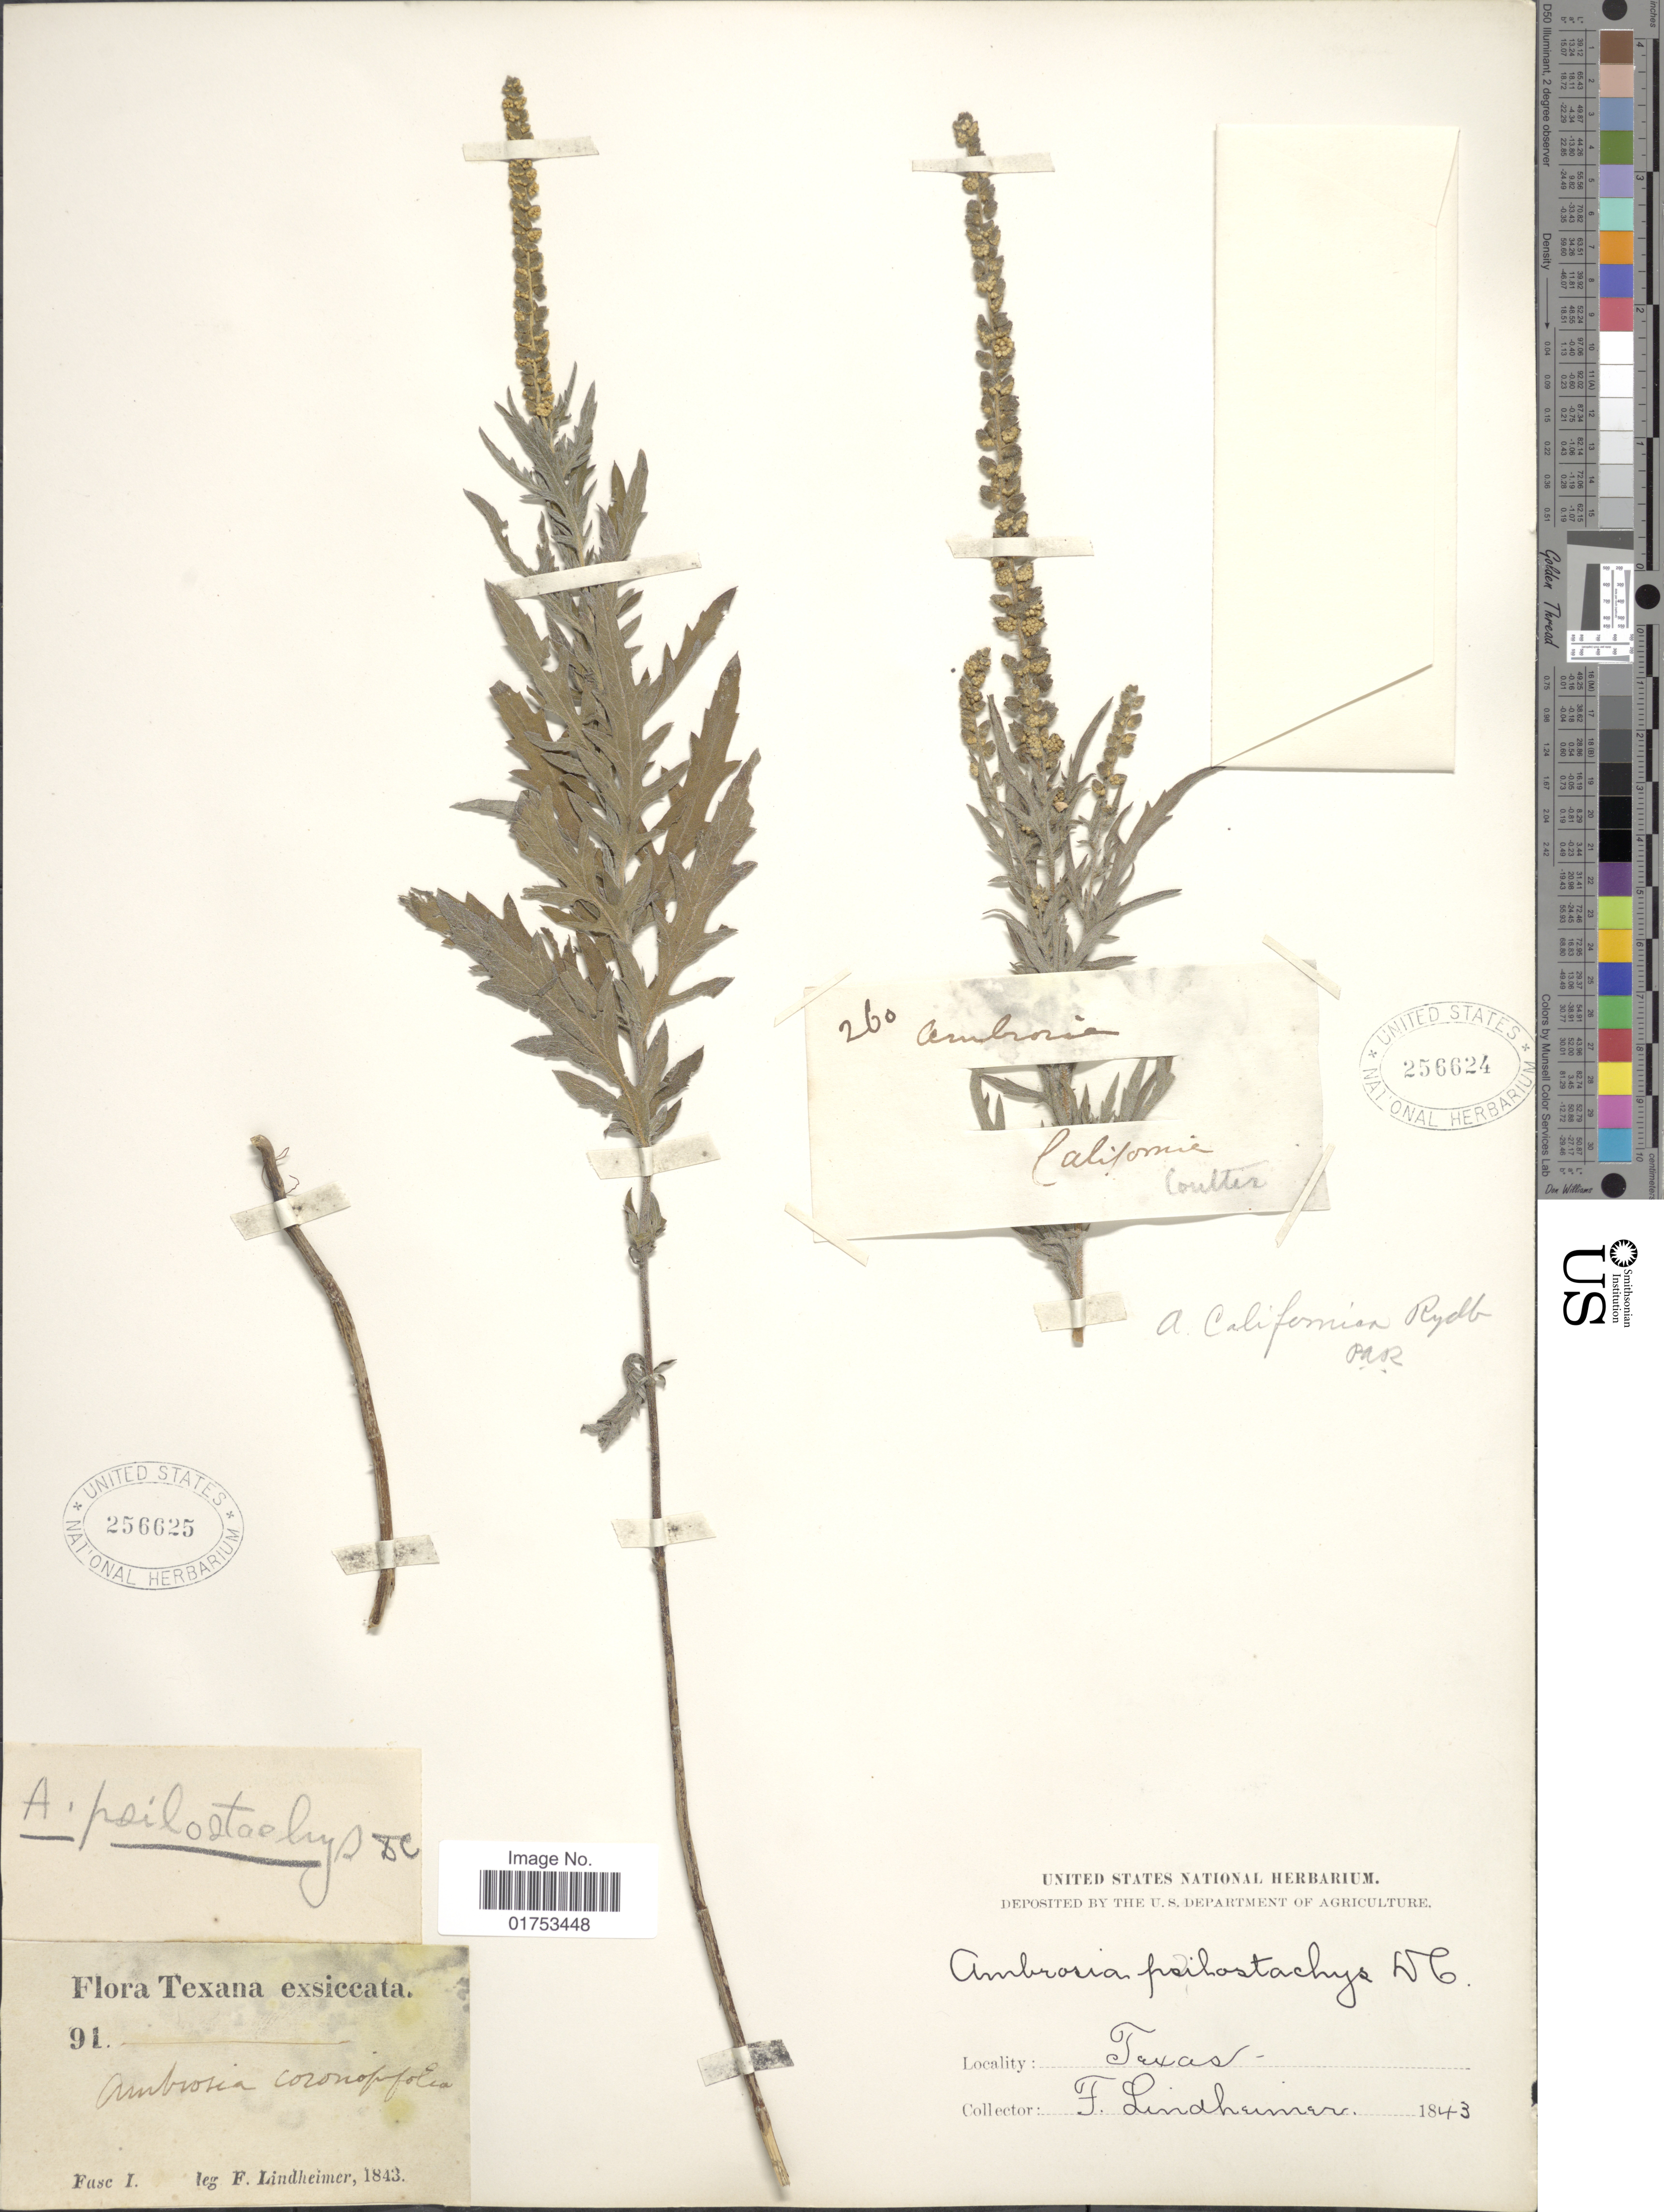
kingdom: Plantae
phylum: Tracheophyta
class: Magnoliopsida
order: Asterales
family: Asteraceae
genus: Ambrosia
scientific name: Ambrosia californica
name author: Rydb.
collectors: F. Lindheimer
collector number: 91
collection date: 1843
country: United States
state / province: Texas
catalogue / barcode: US 256625